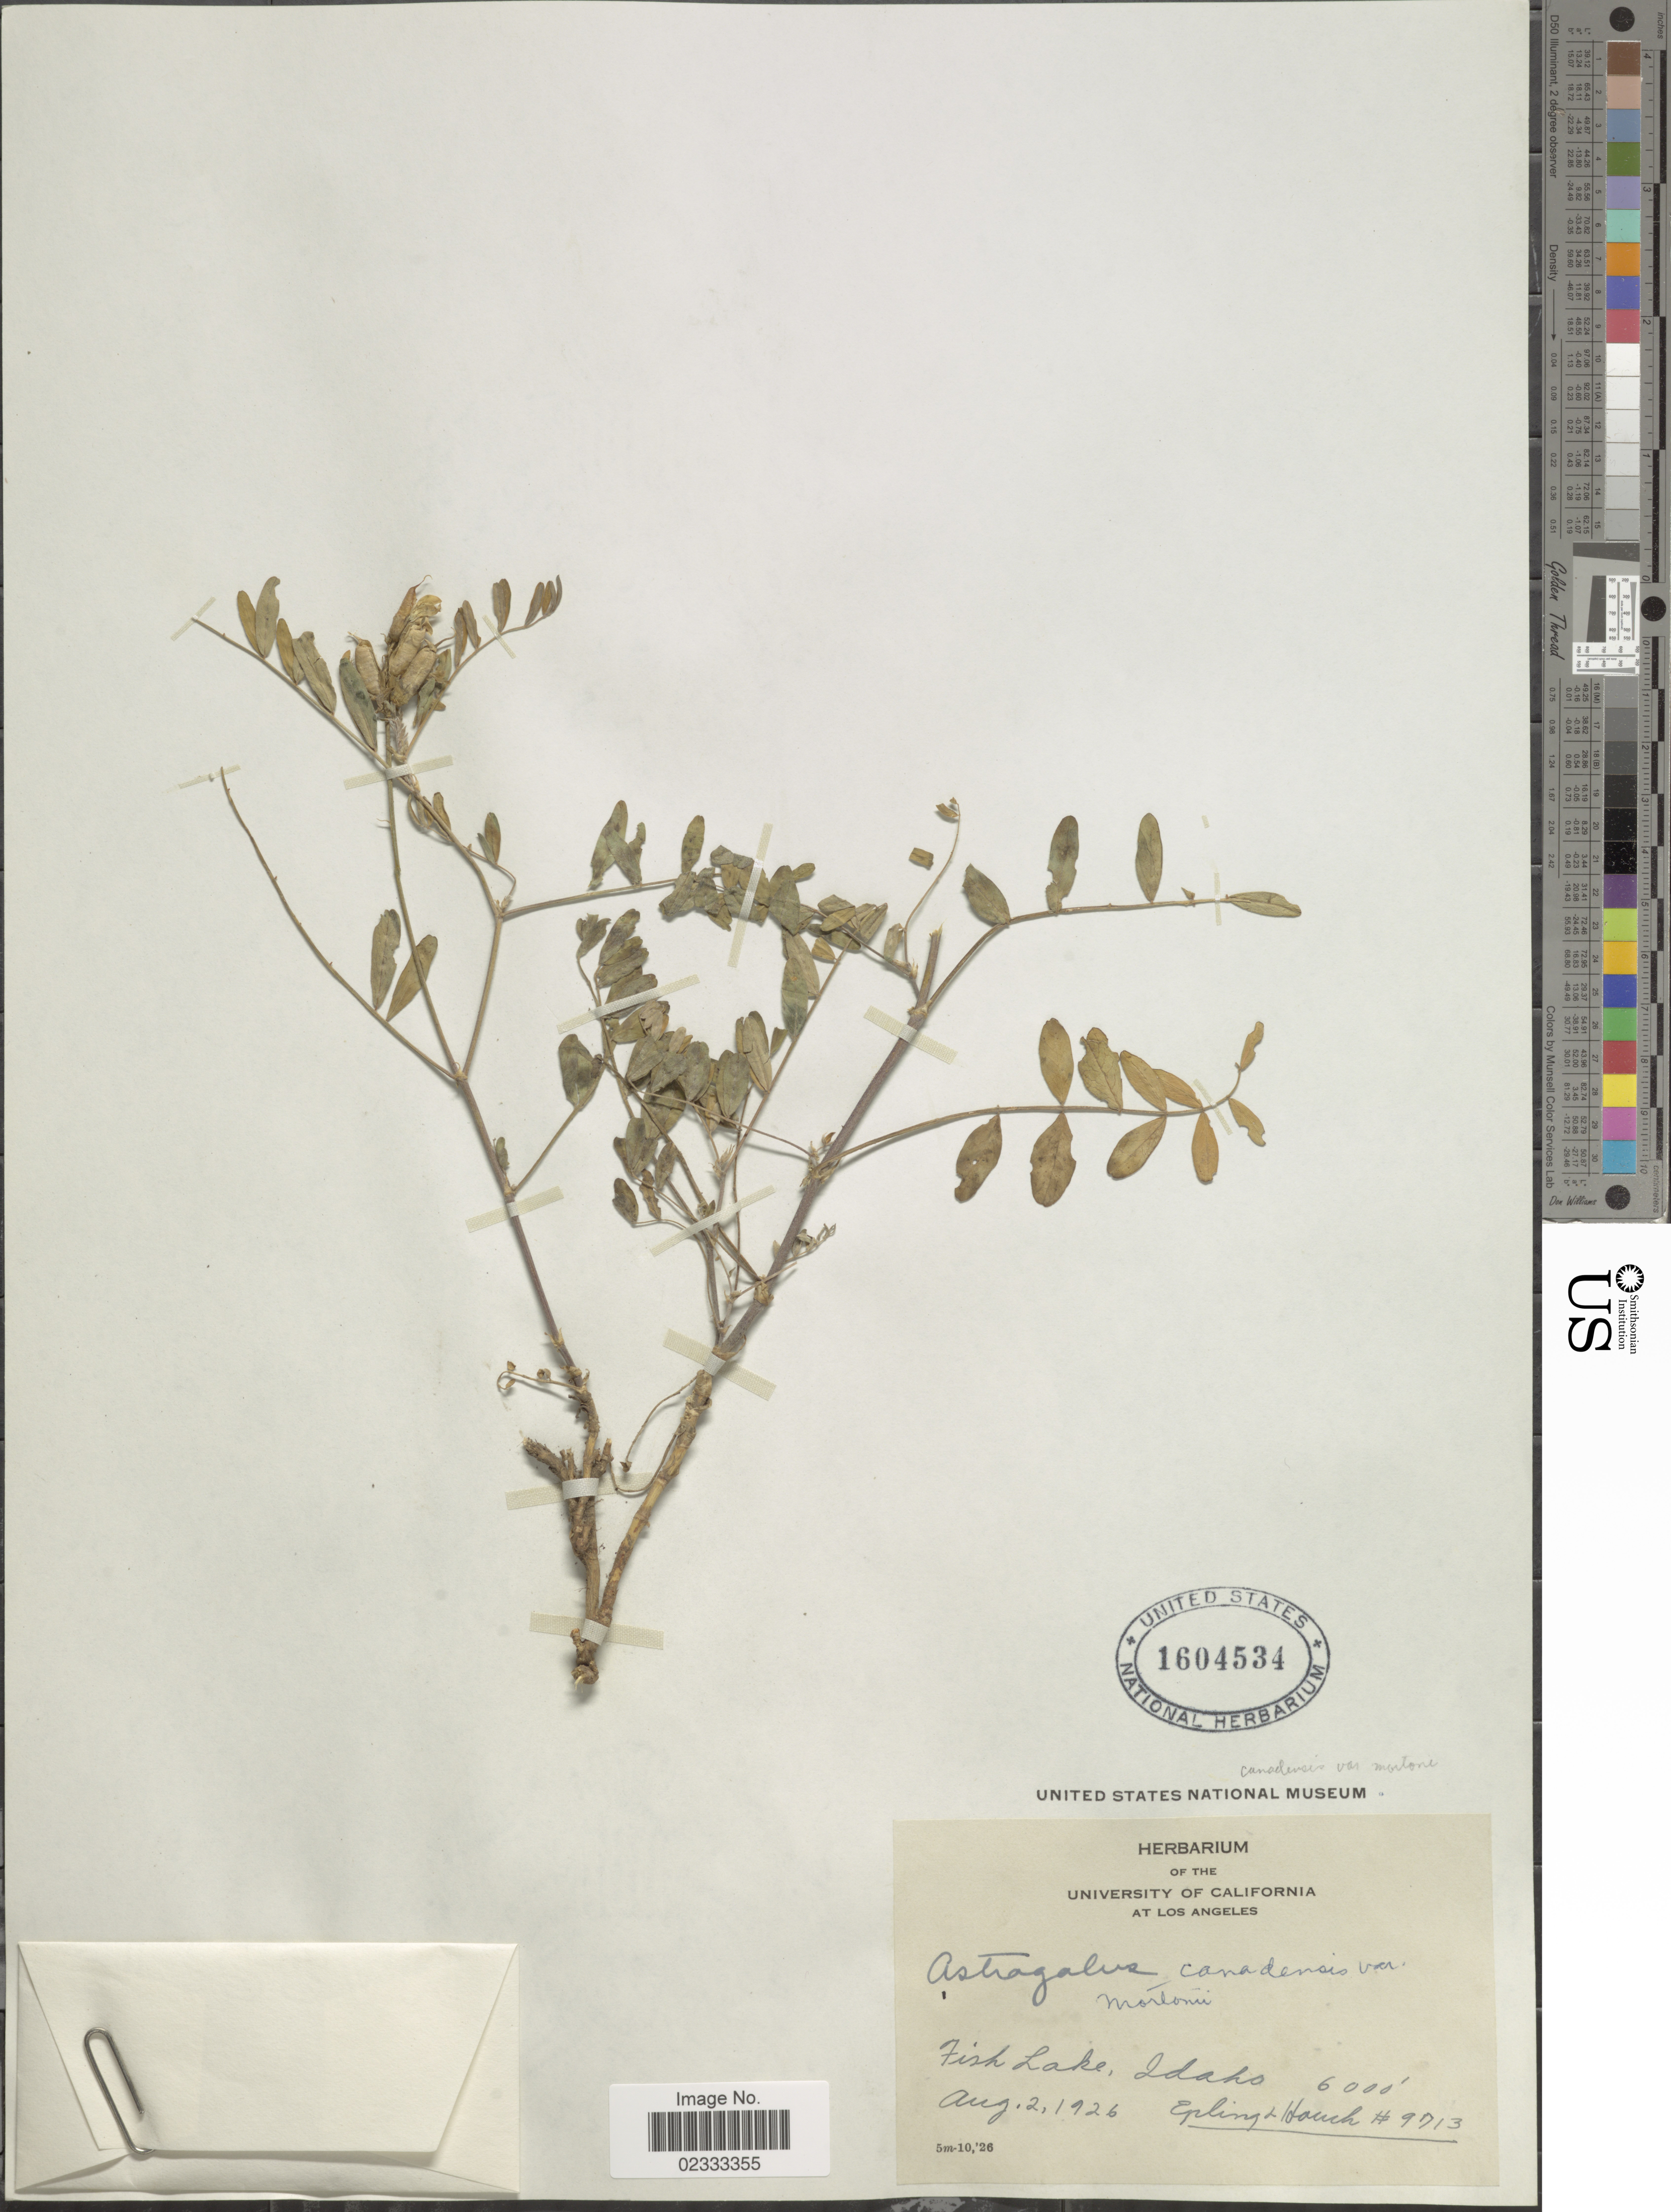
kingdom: Plantae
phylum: Tracheophyta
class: Magnoliopsida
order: Fabales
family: Fabaceae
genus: Astragalus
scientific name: Astragalus mortonii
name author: Nutt.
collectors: -- Epling & -. Hauch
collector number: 9713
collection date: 1926-08-02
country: United States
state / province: Idaho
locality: Fish Lake.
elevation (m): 1829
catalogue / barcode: US 1604534